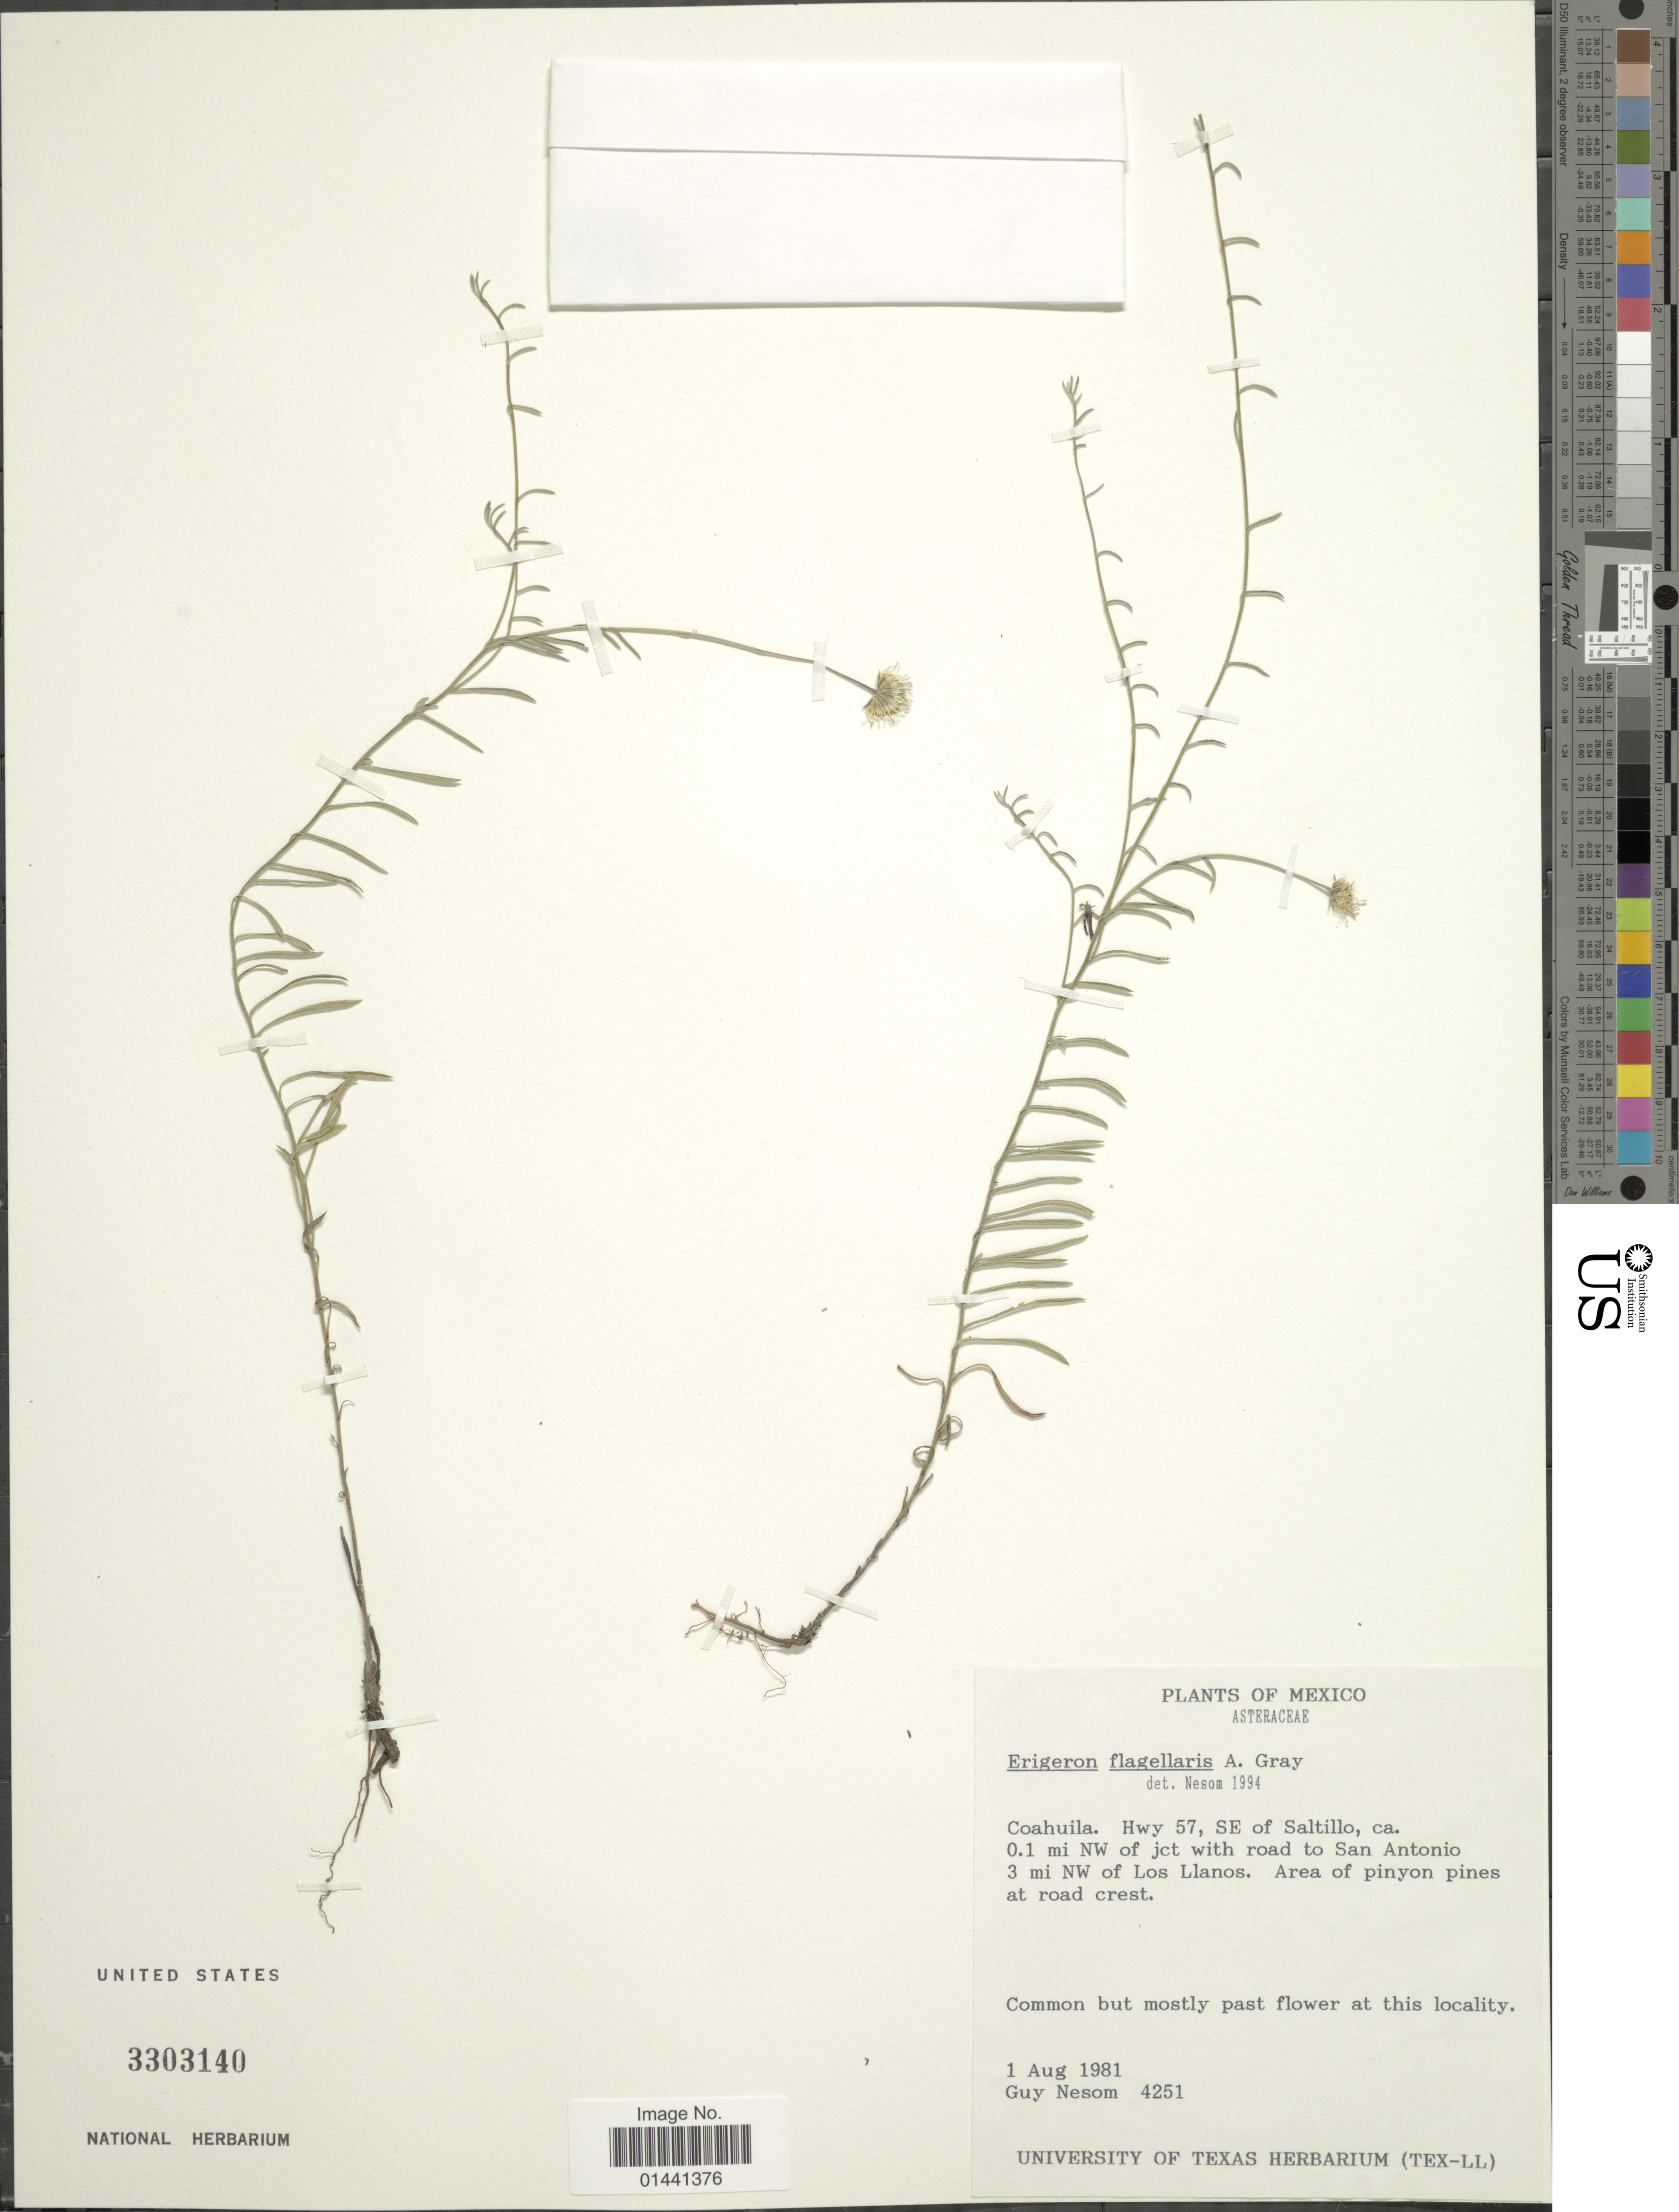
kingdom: Plantae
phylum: Tracheophyta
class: Magnoliopsida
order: Asterales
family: Asteraceae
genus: Erigeron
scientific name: Erigeron flagellaris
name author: A. Gray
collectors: G. Nesom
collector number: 4251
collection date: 1981-08-01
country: Mexico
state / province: Coahuila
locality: Hwy 57, SE of Saltillo, ca. 0.1 mi NW of jct with road to San Antonio 3 mi NW of Los Llanos, area of pinyon pines at road crest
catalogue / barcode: US 3303140